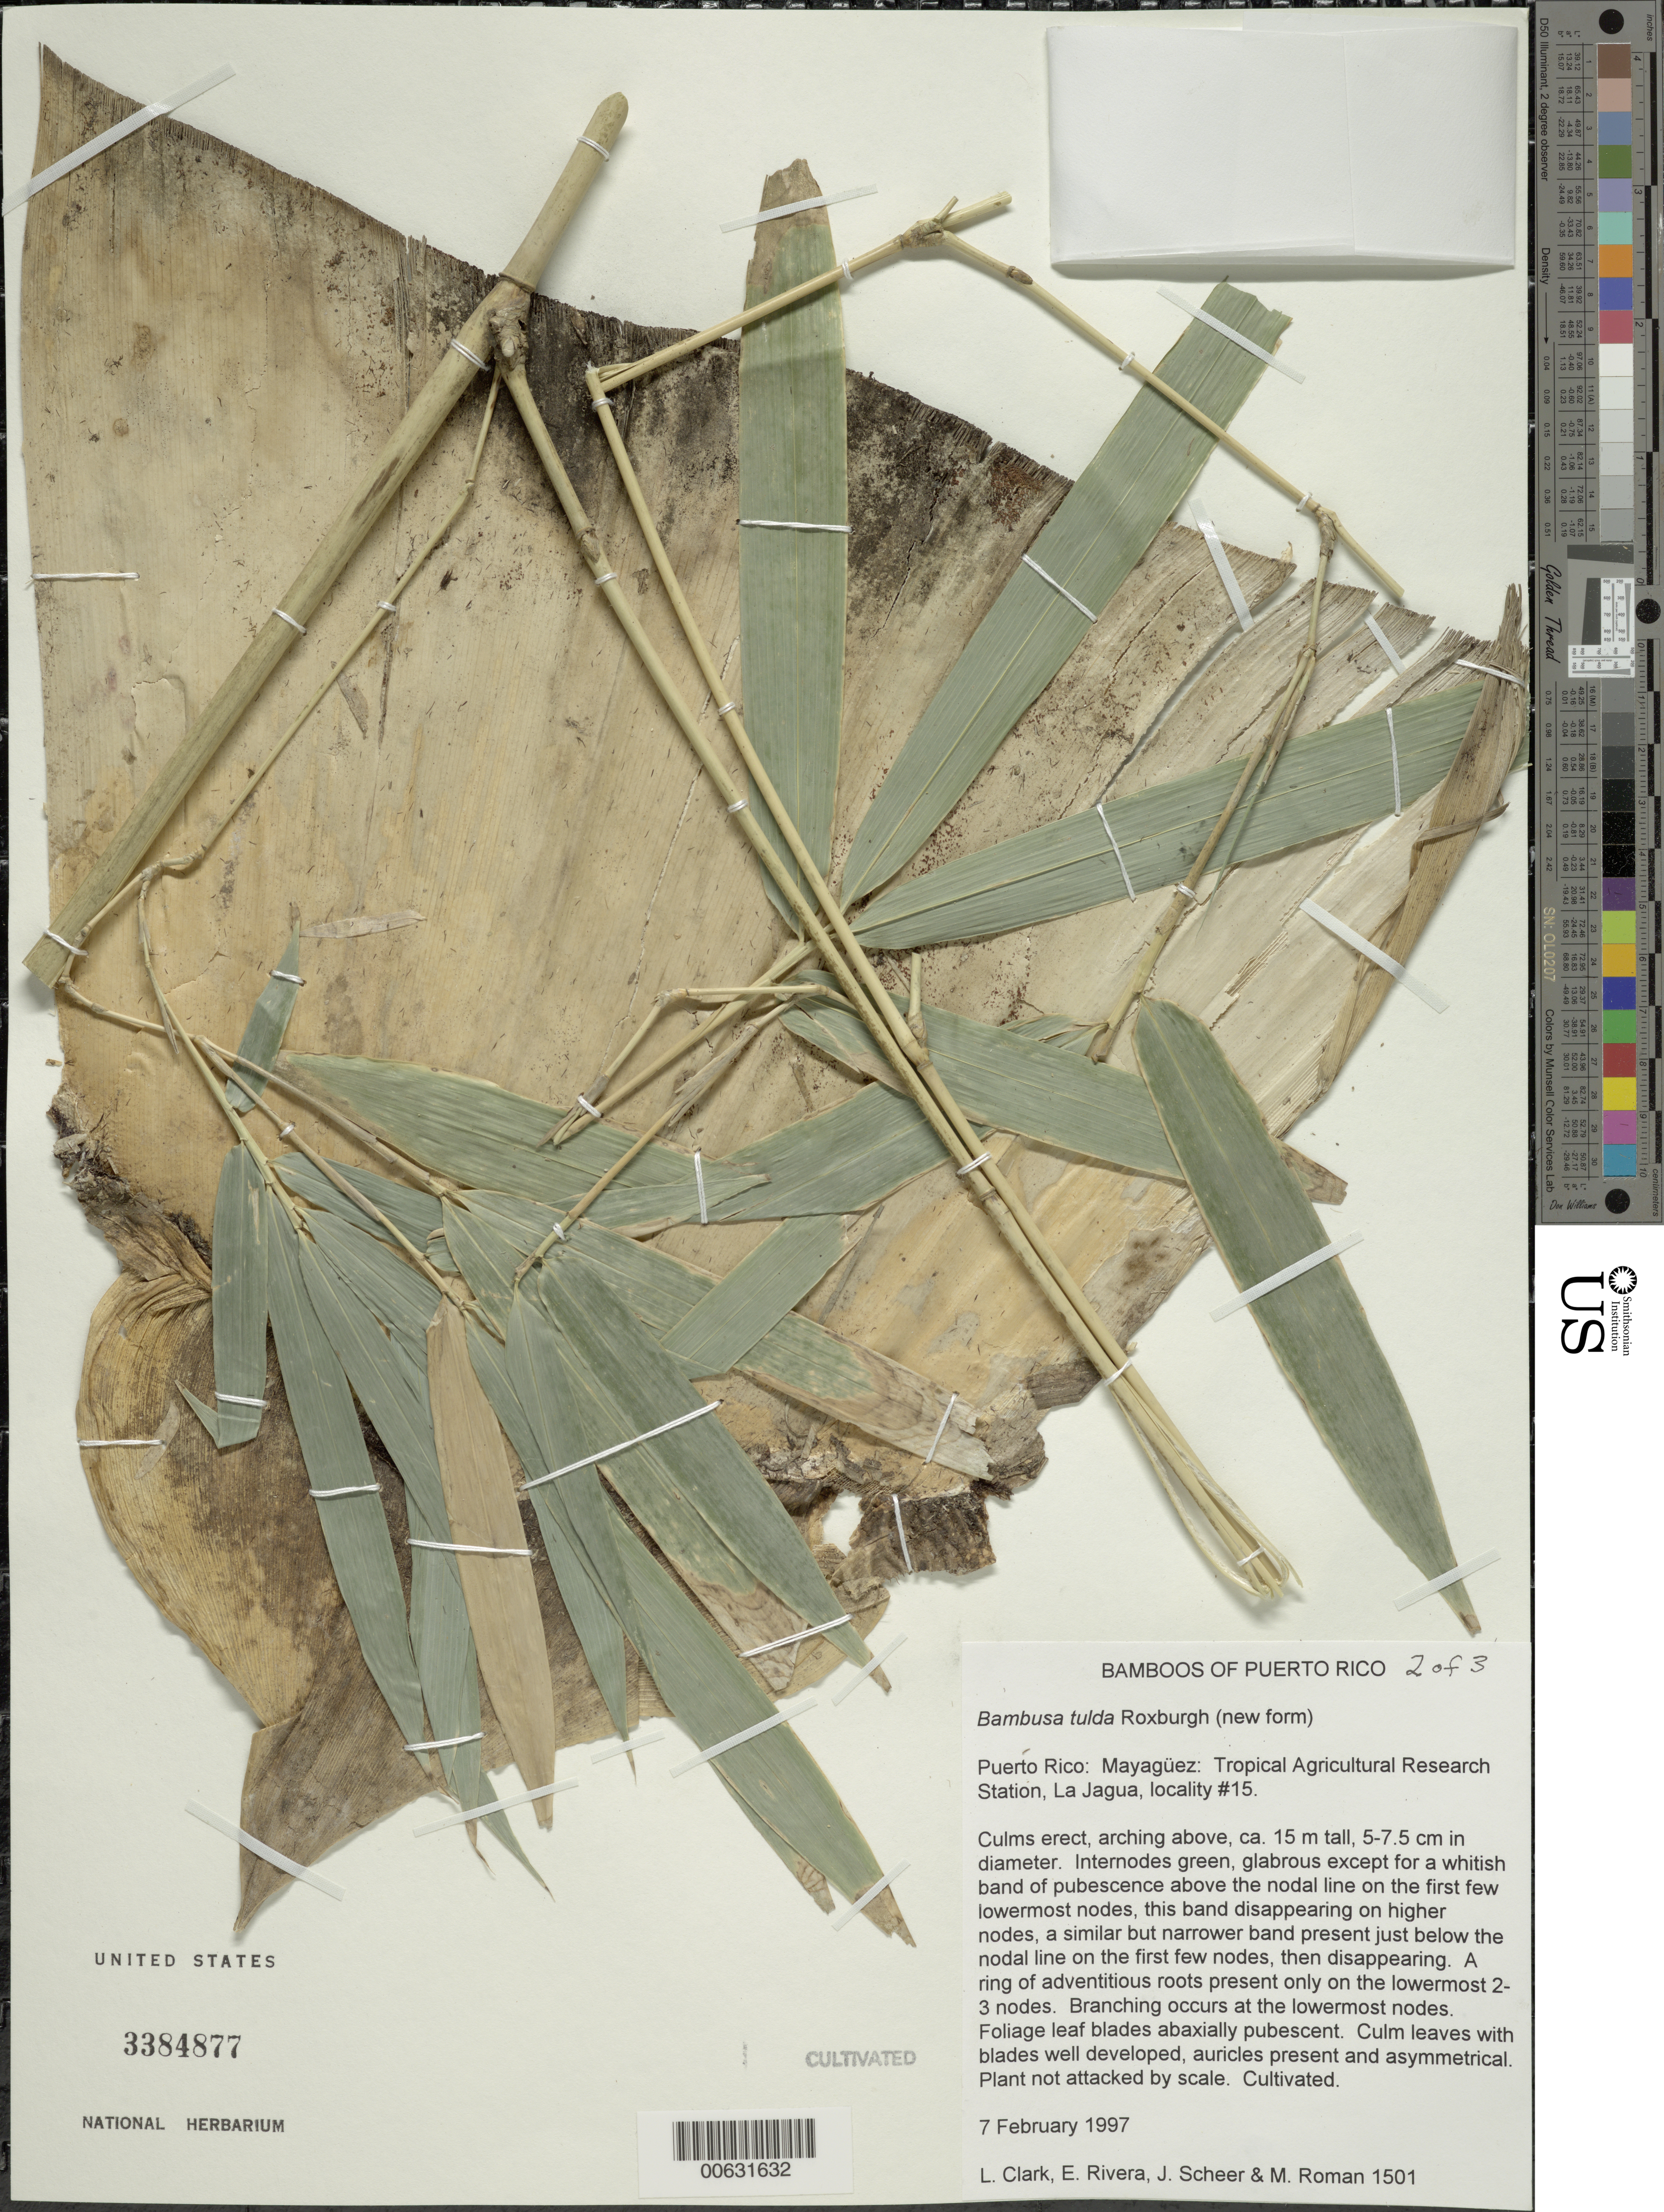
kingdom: Plantae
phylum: Tracheophyta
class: Liliopsida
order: Poales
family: Poaceae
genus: Bambusa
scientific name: Bambusa tulda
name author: Roxb.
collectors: L. G. Clark, E. Rivera, J. Scheer & M. Román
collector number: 1501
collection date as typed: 07 Feb 1997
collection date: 1997-02-07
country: Puerto Rico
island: Greater Antilles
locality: Mayaguez, tropical agricultural research station, la jagua locality #15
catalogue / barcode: US 3384877